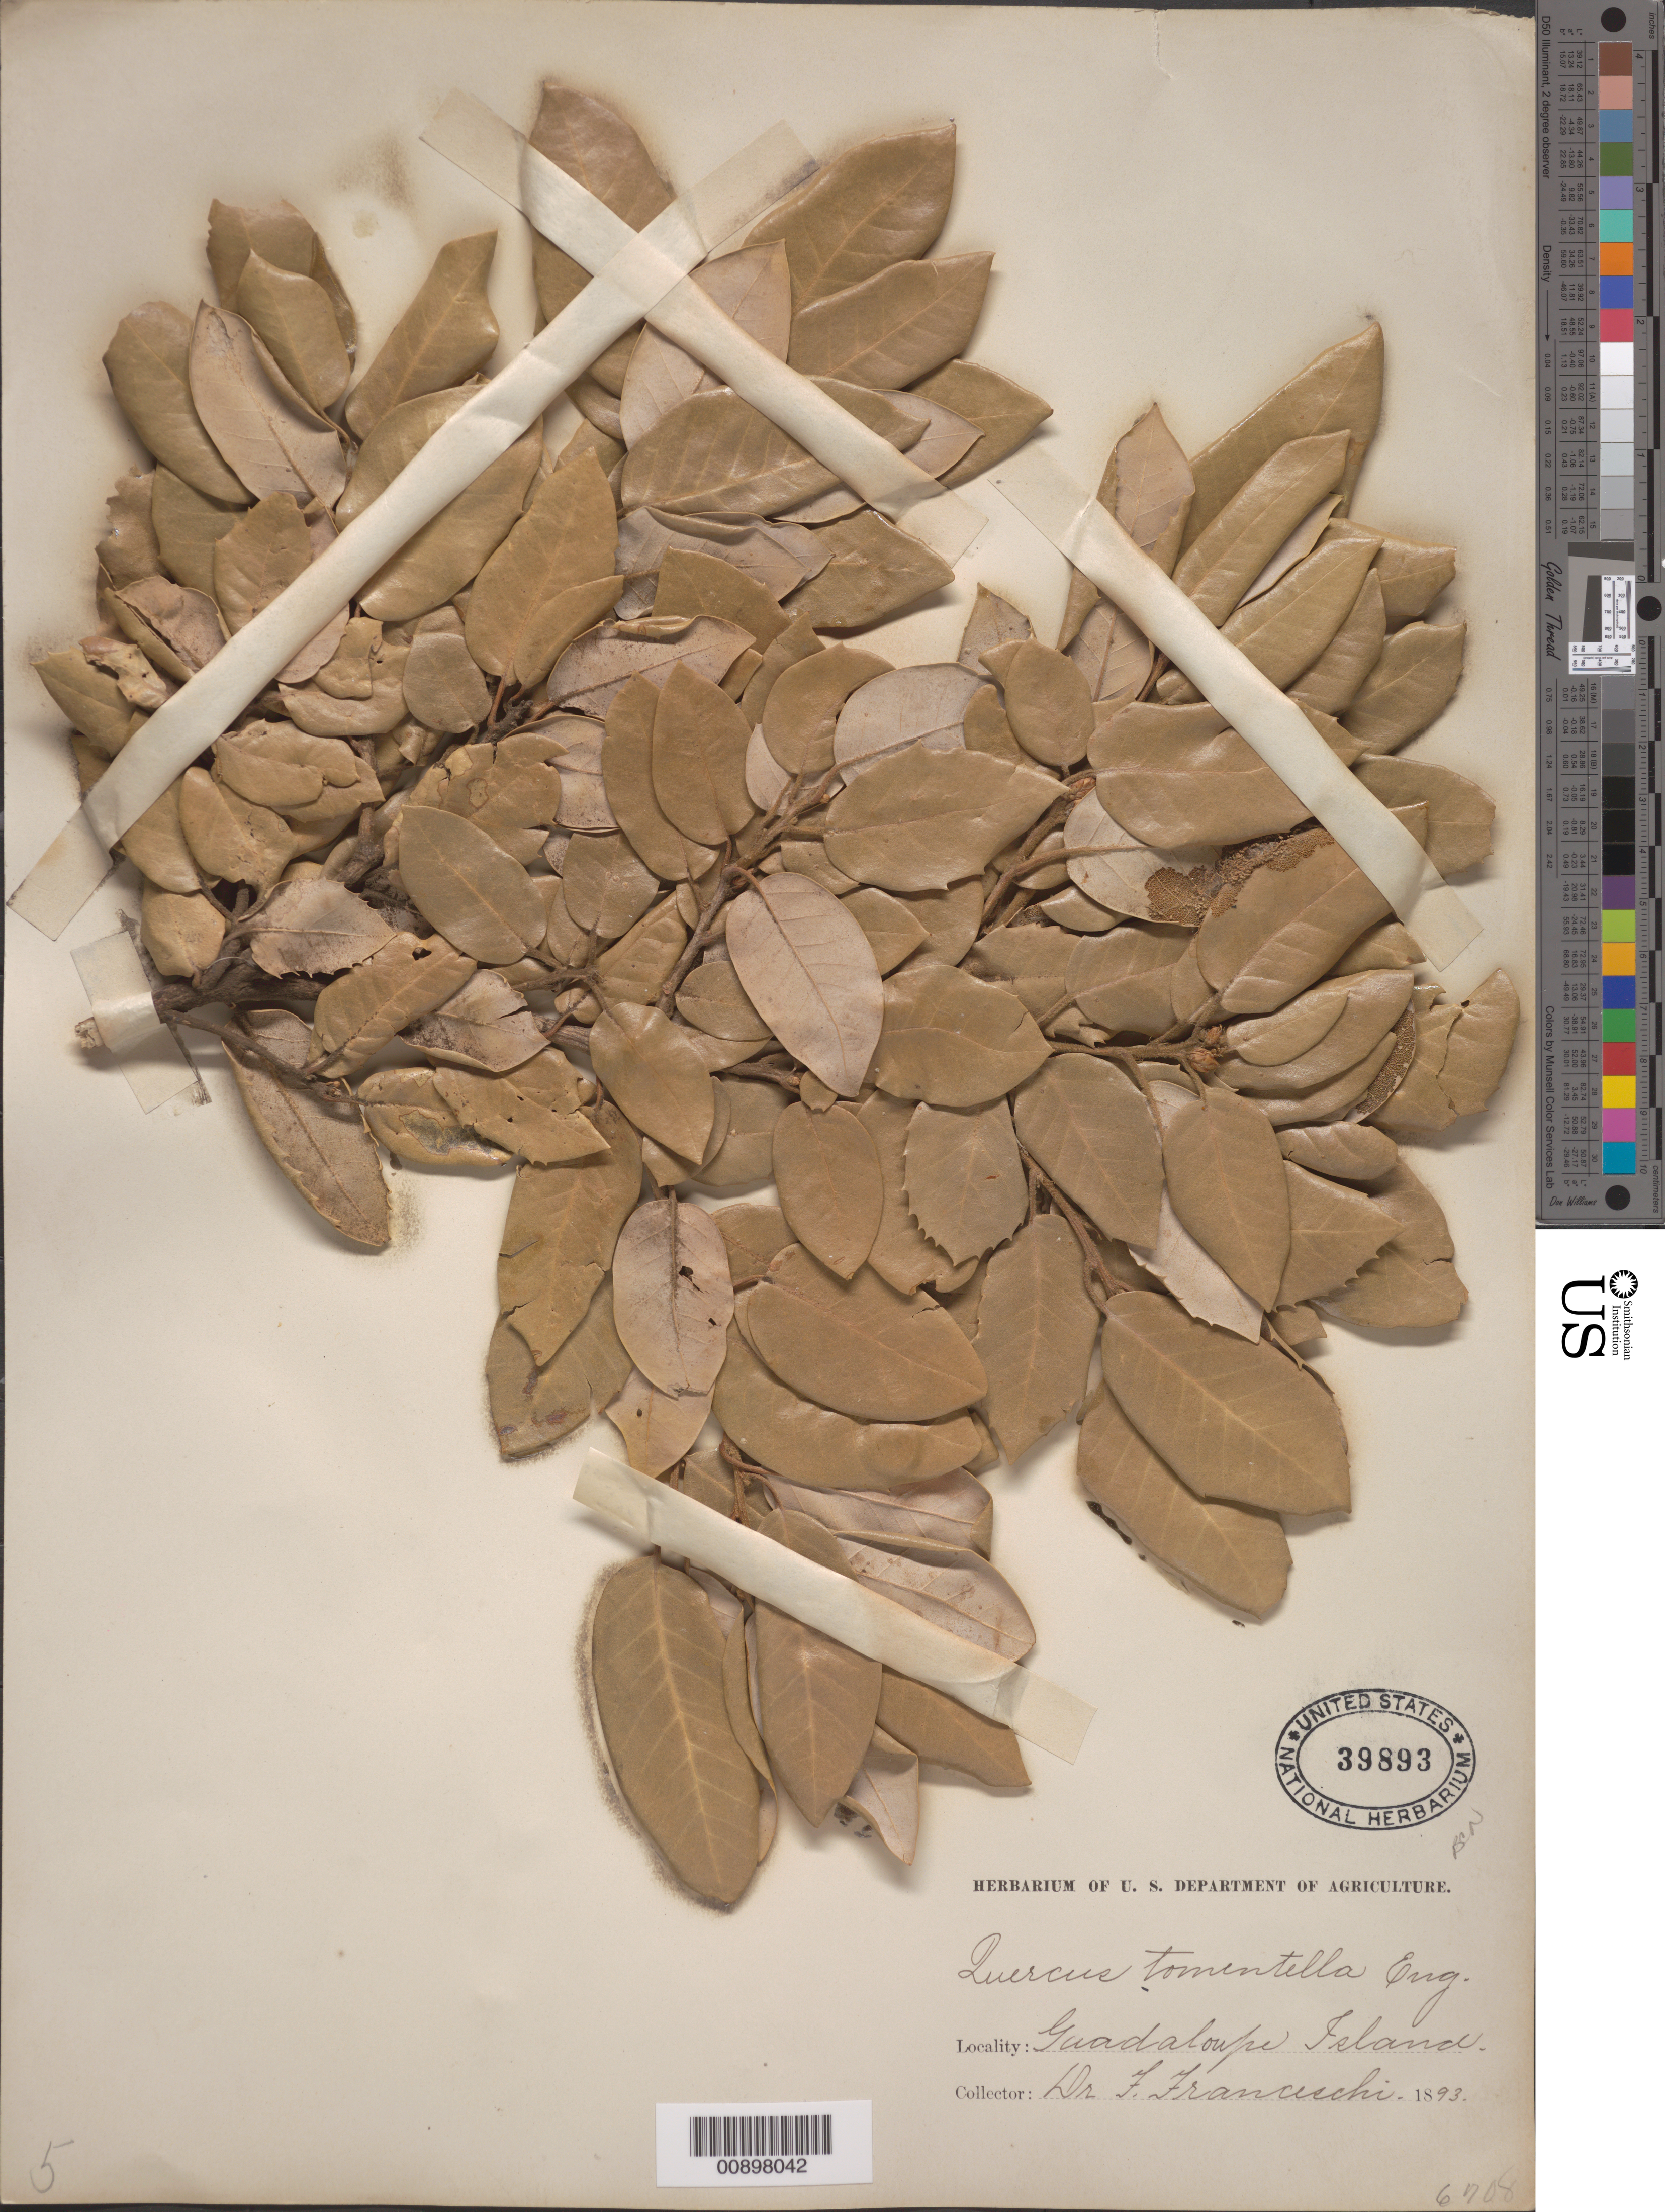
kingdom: Plantae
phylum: Tracheophyta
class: Magnoliopsida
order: Fagales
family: Fagaceae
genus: Quercus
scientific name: Quercus tomentella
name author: Engelm.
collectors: F. Franceschi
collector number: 6708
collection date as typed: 1893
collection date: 1893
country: Mexico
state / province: Baja California Norte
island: Guadalupe I.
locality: Guadalupe Island.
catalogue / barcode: US 39893